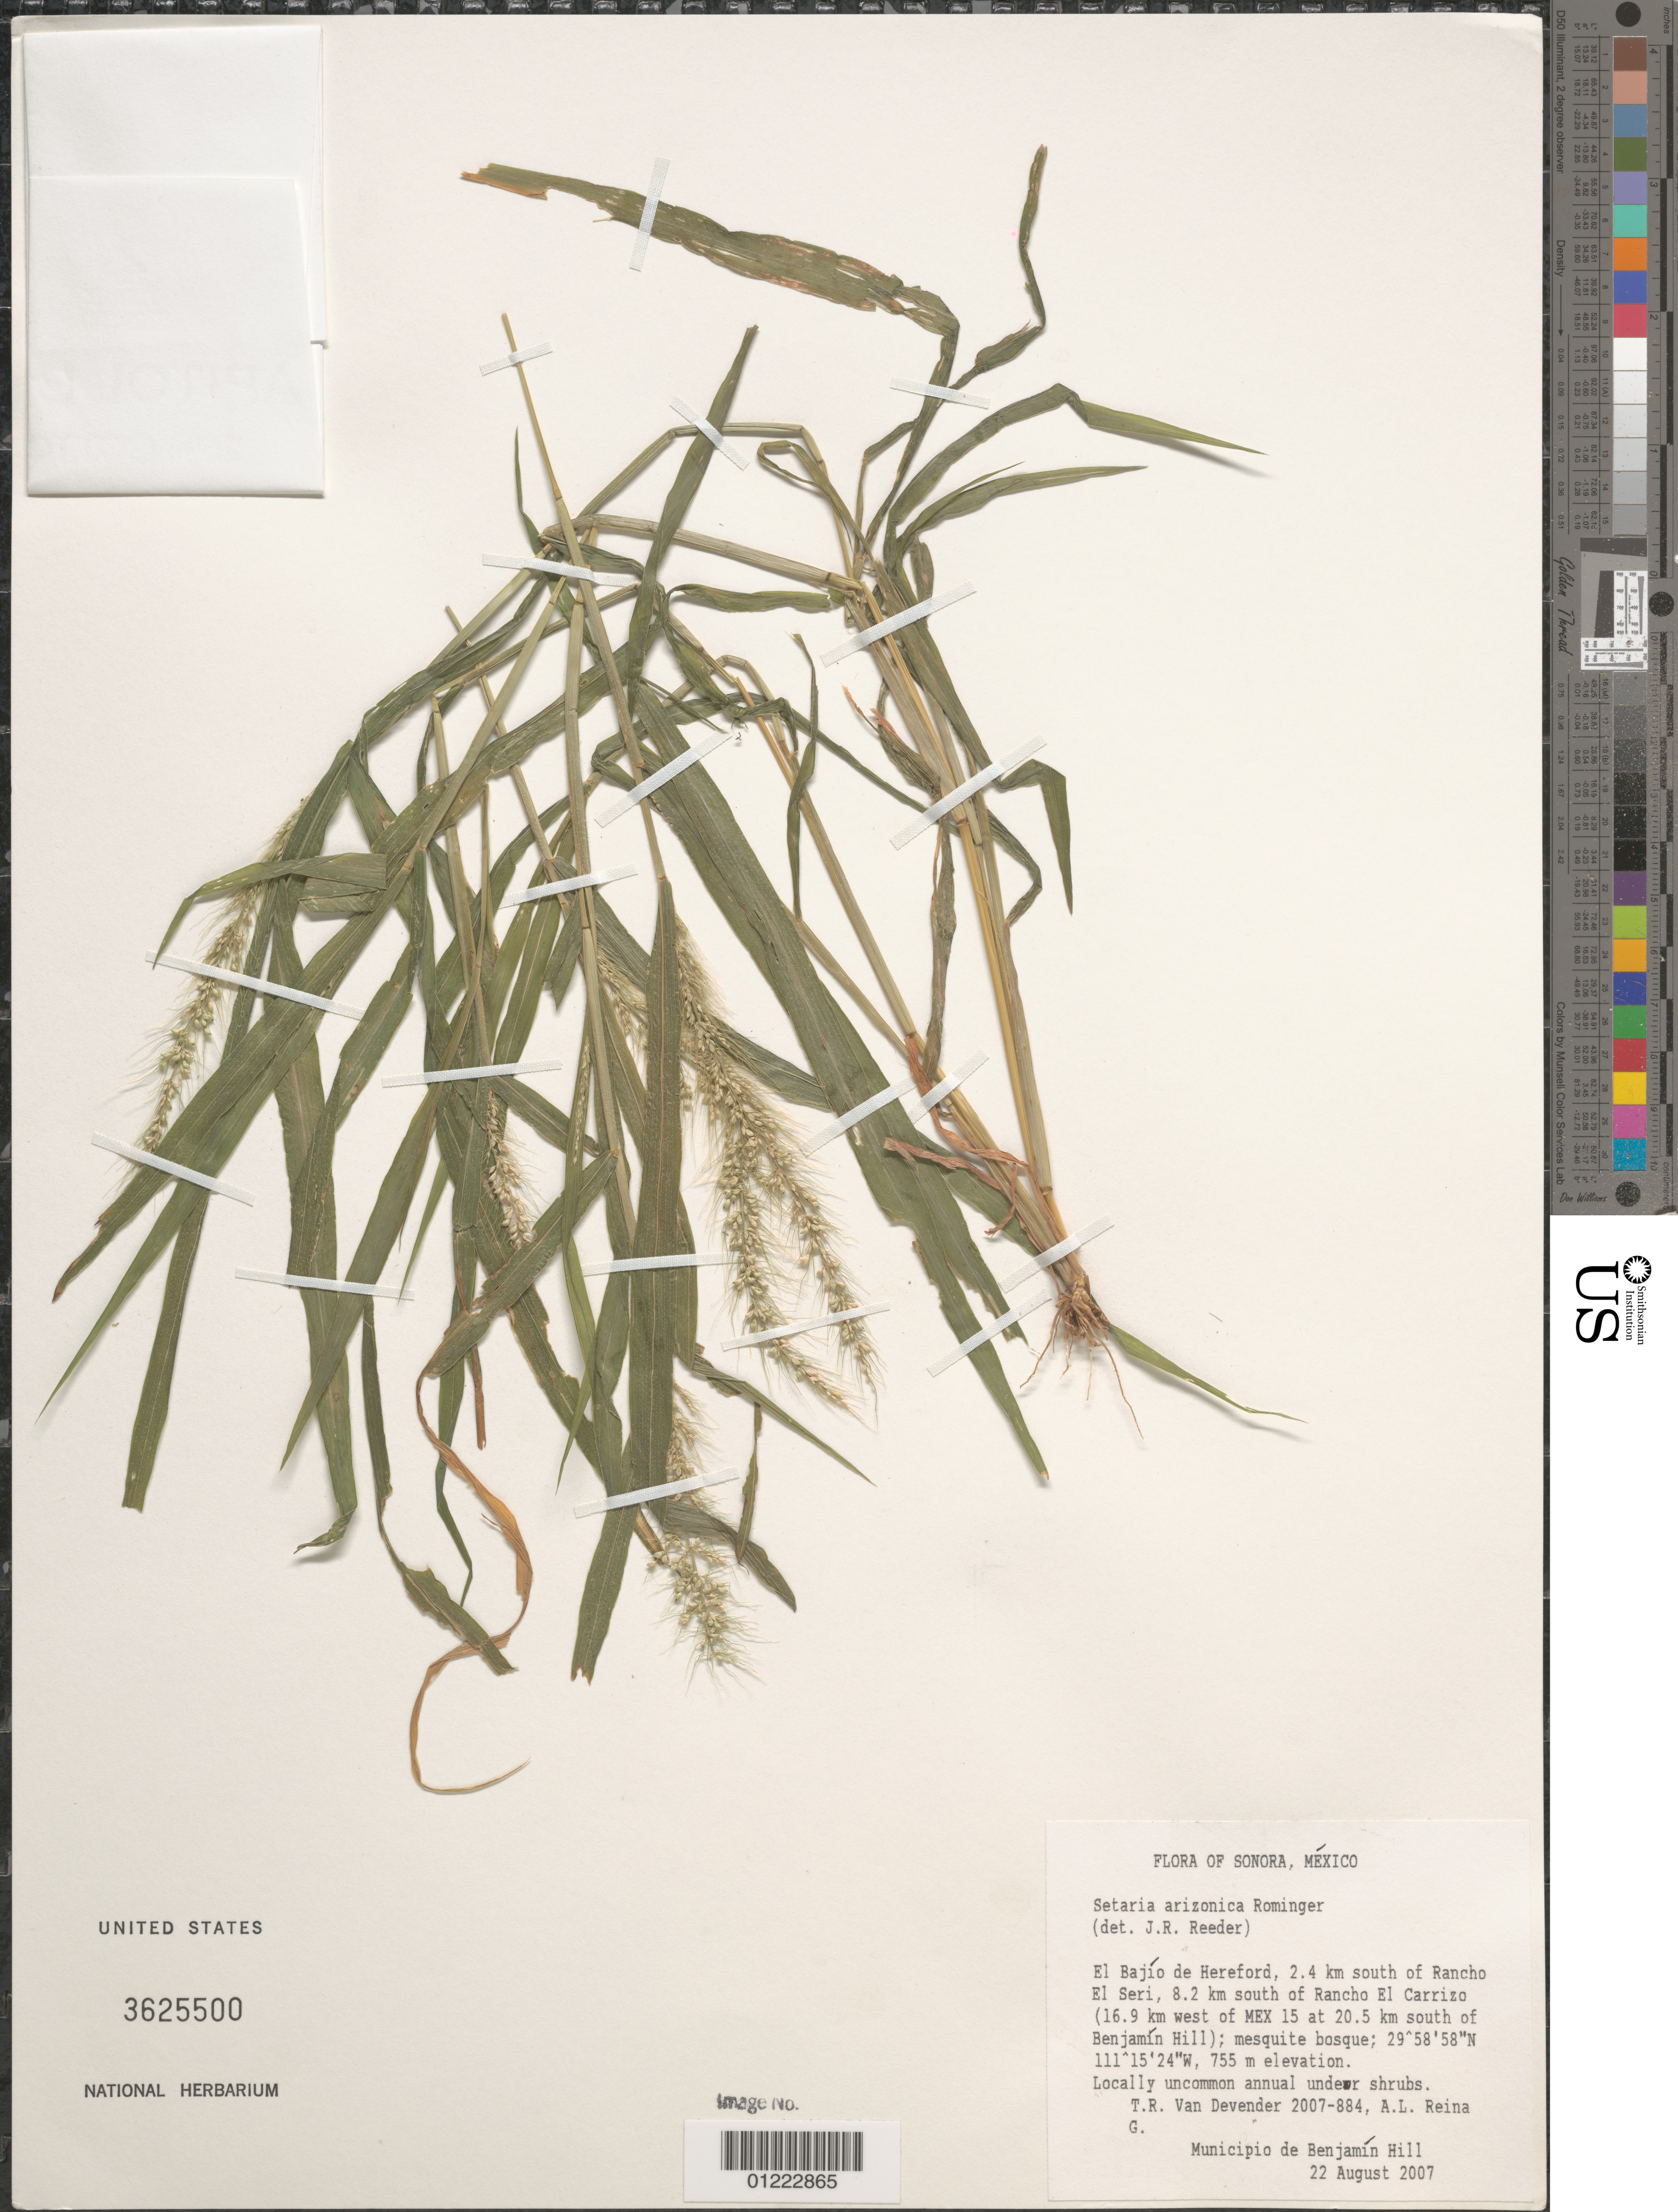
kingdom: Plantae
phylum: Tracheophyta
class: Liliopsida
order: Poales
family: Poaceae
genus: Setaria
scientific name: Setaria arizonica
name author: Rominger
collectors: T. R. Van Devender & A. L. Reina G.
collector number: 2007-884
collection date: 2007-08-22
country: Mexico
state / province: Sonora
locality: El Bajío de Hereford, 2.4 km south of Rancho El Seri, 8.2 km south of Rancho El Carrizo (16.9 km west of MEX 15 at 20.5 km south of Benjamín Hill); mesquite bosque;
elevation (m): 755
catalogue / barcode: US 3625500